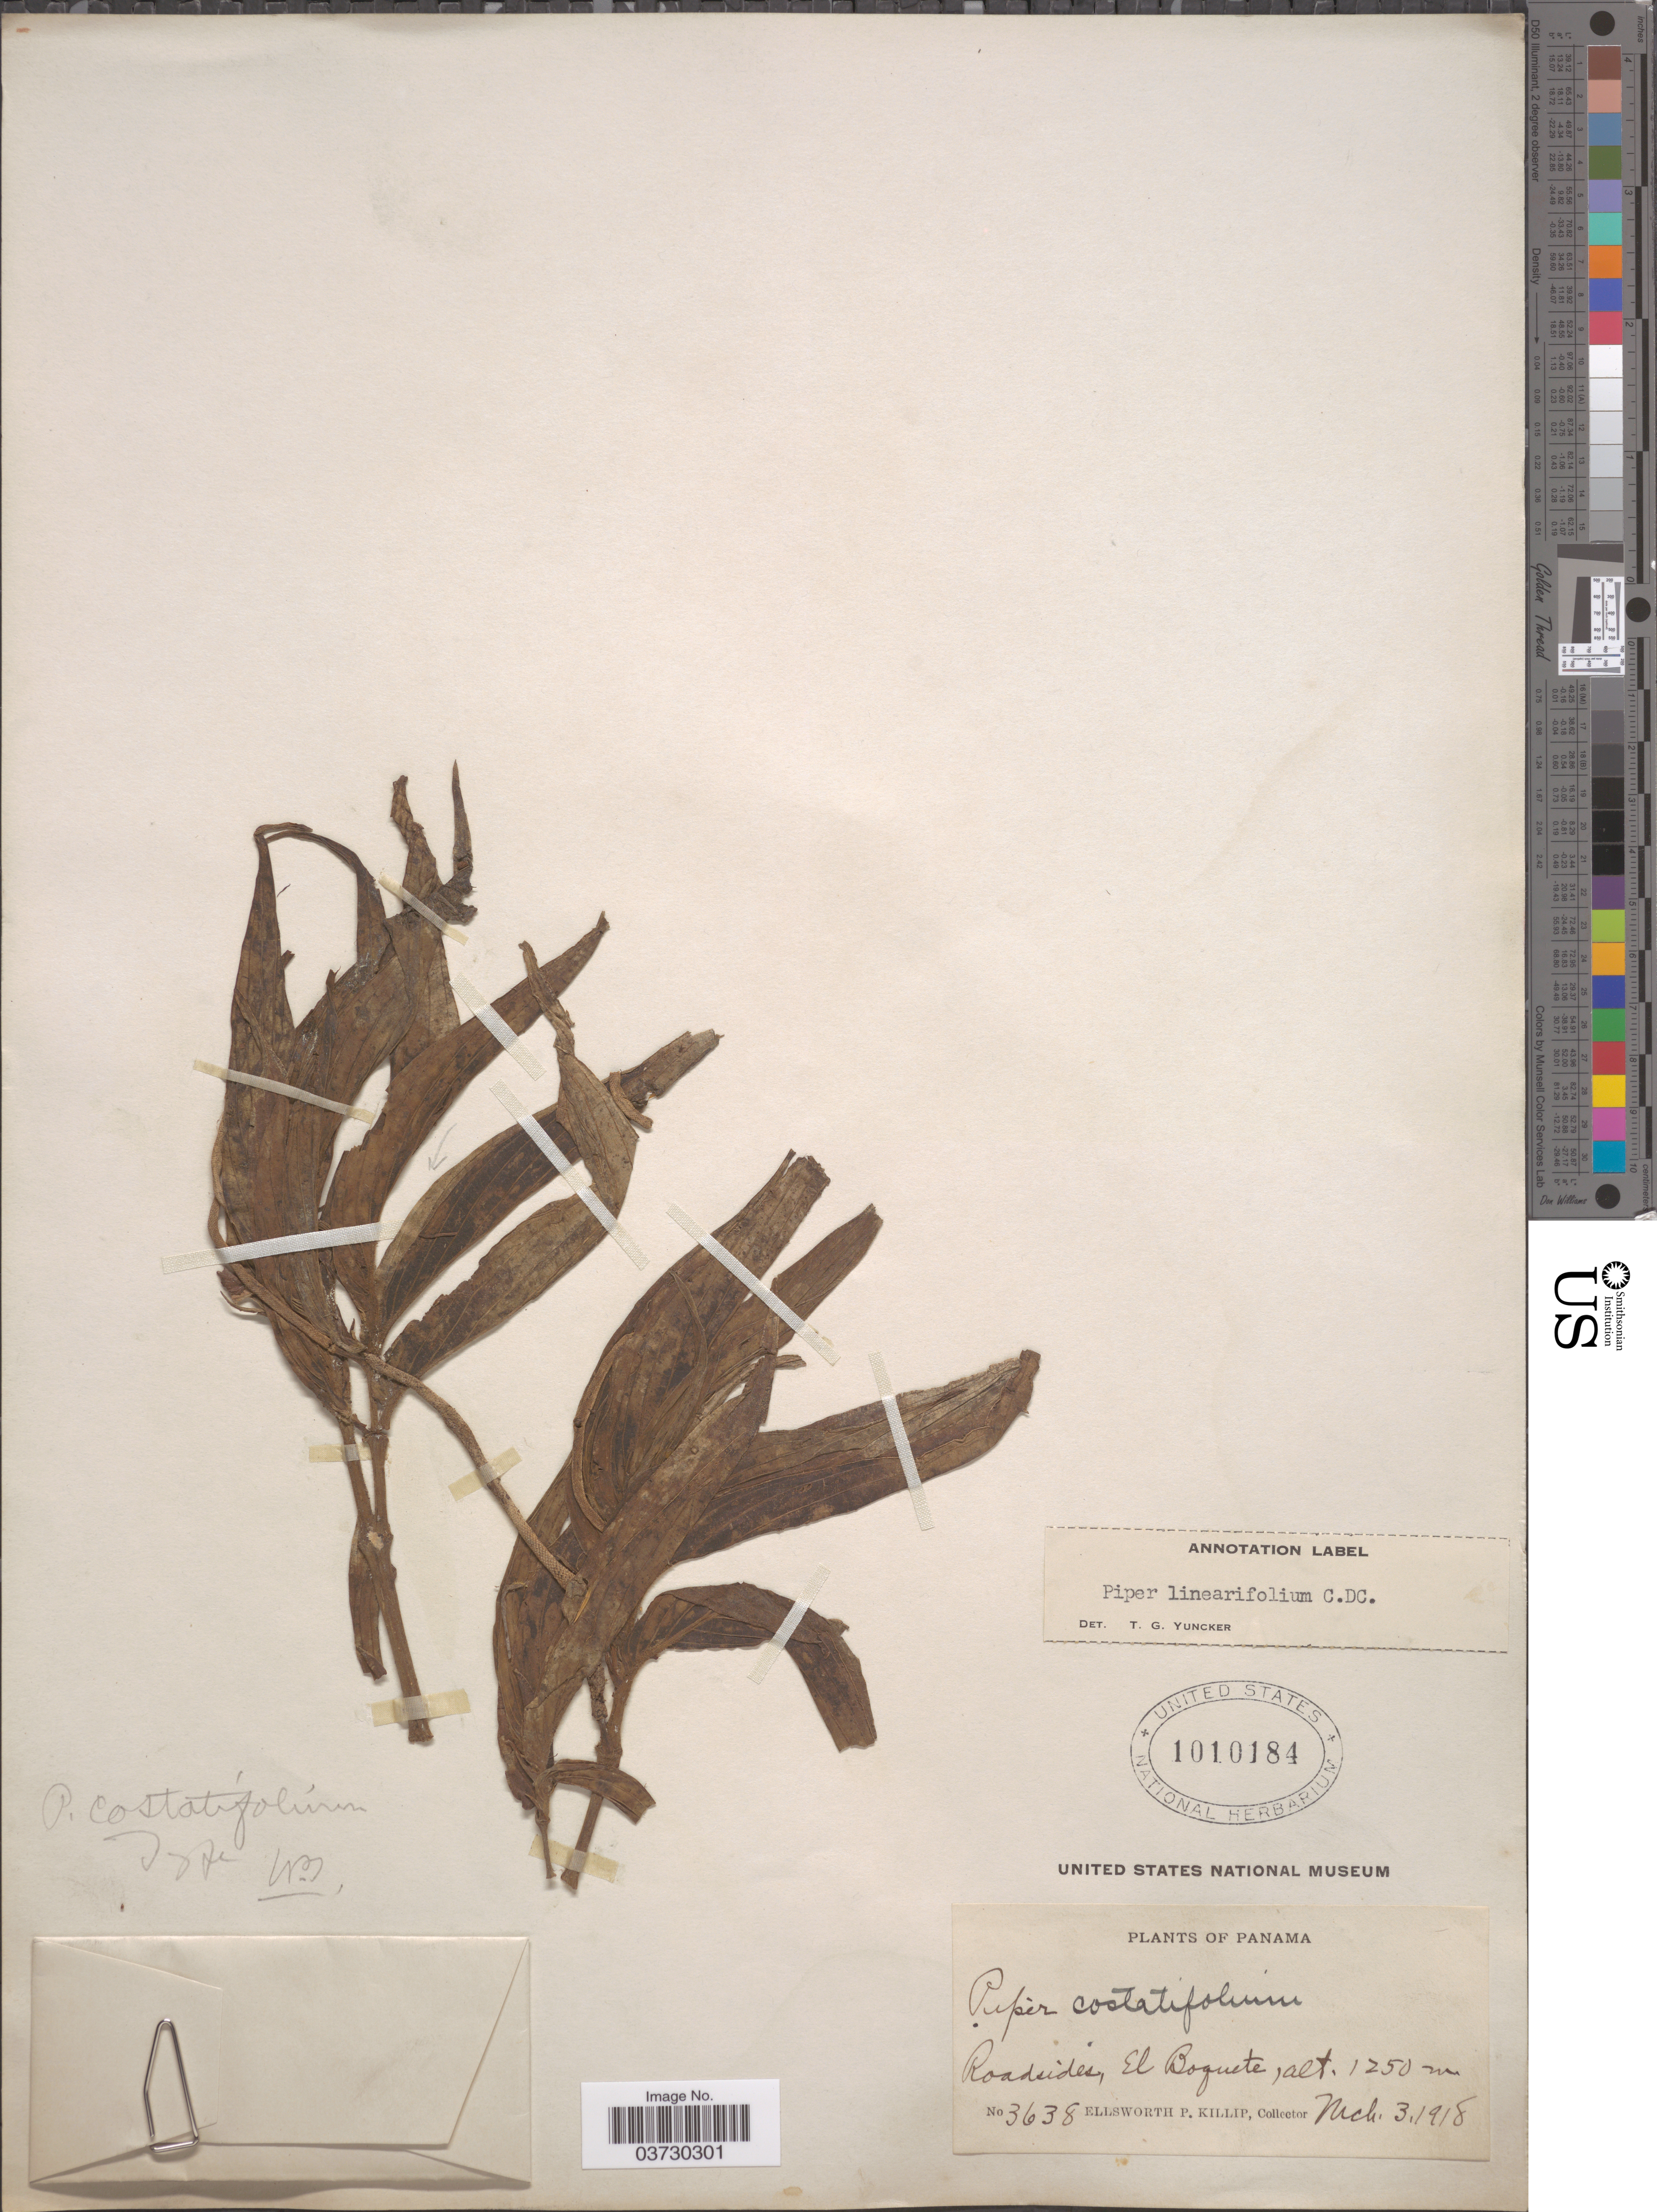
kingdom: Plantae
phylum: Tracheophyta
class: Magnoliopsida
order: Piperales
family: Piperaceae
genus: Piper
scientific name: Piper linearifolium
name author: C. DC.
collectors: E. P. Killip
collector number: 3638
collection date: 1918-03-03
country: Panama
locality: Roadsides, El Boquete.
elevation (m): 1250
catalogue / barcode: US 1010184